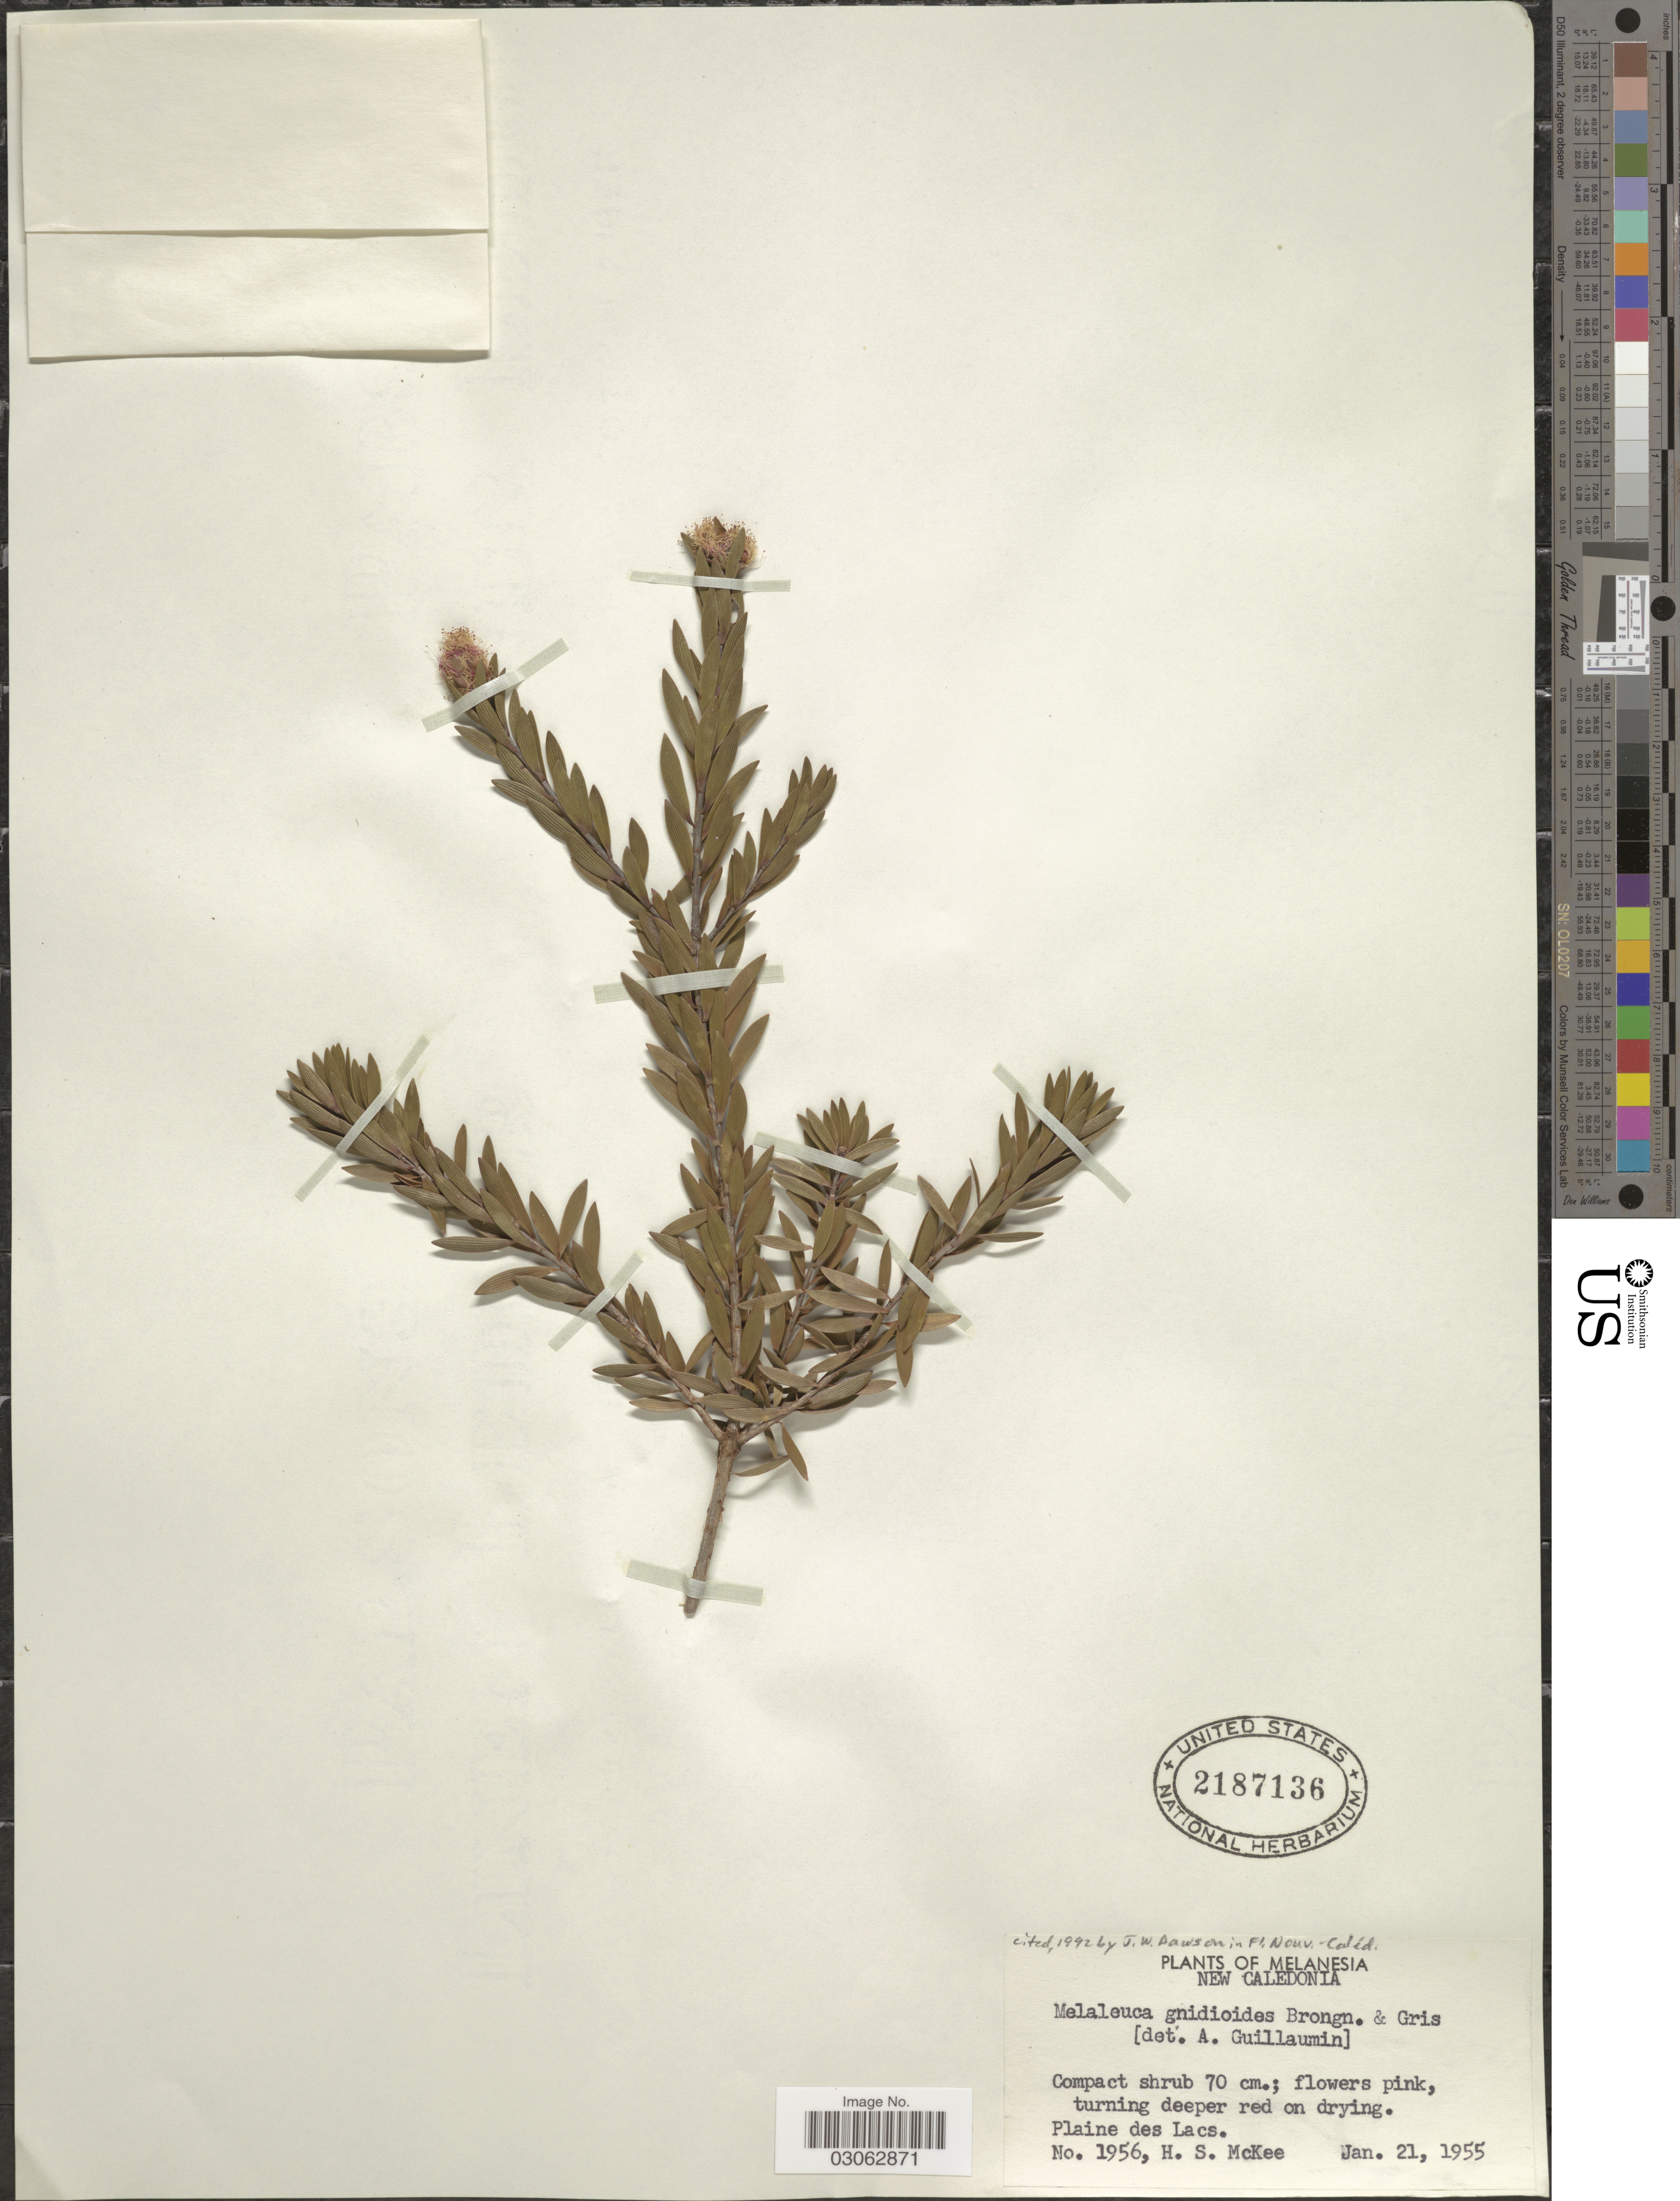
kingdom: Plantae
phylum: Tracheophyta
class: Magnoliopsida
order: Myrtales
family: Myrtaceae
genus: Melaleuca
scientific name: Melaleuca gnidioides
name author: Brongn. & Gris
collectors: H. S. McKee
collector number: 1956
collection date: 1955-01-21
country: New Caledonia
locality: Melanesia. Plaine des Lacs.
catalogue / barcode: US 2187136